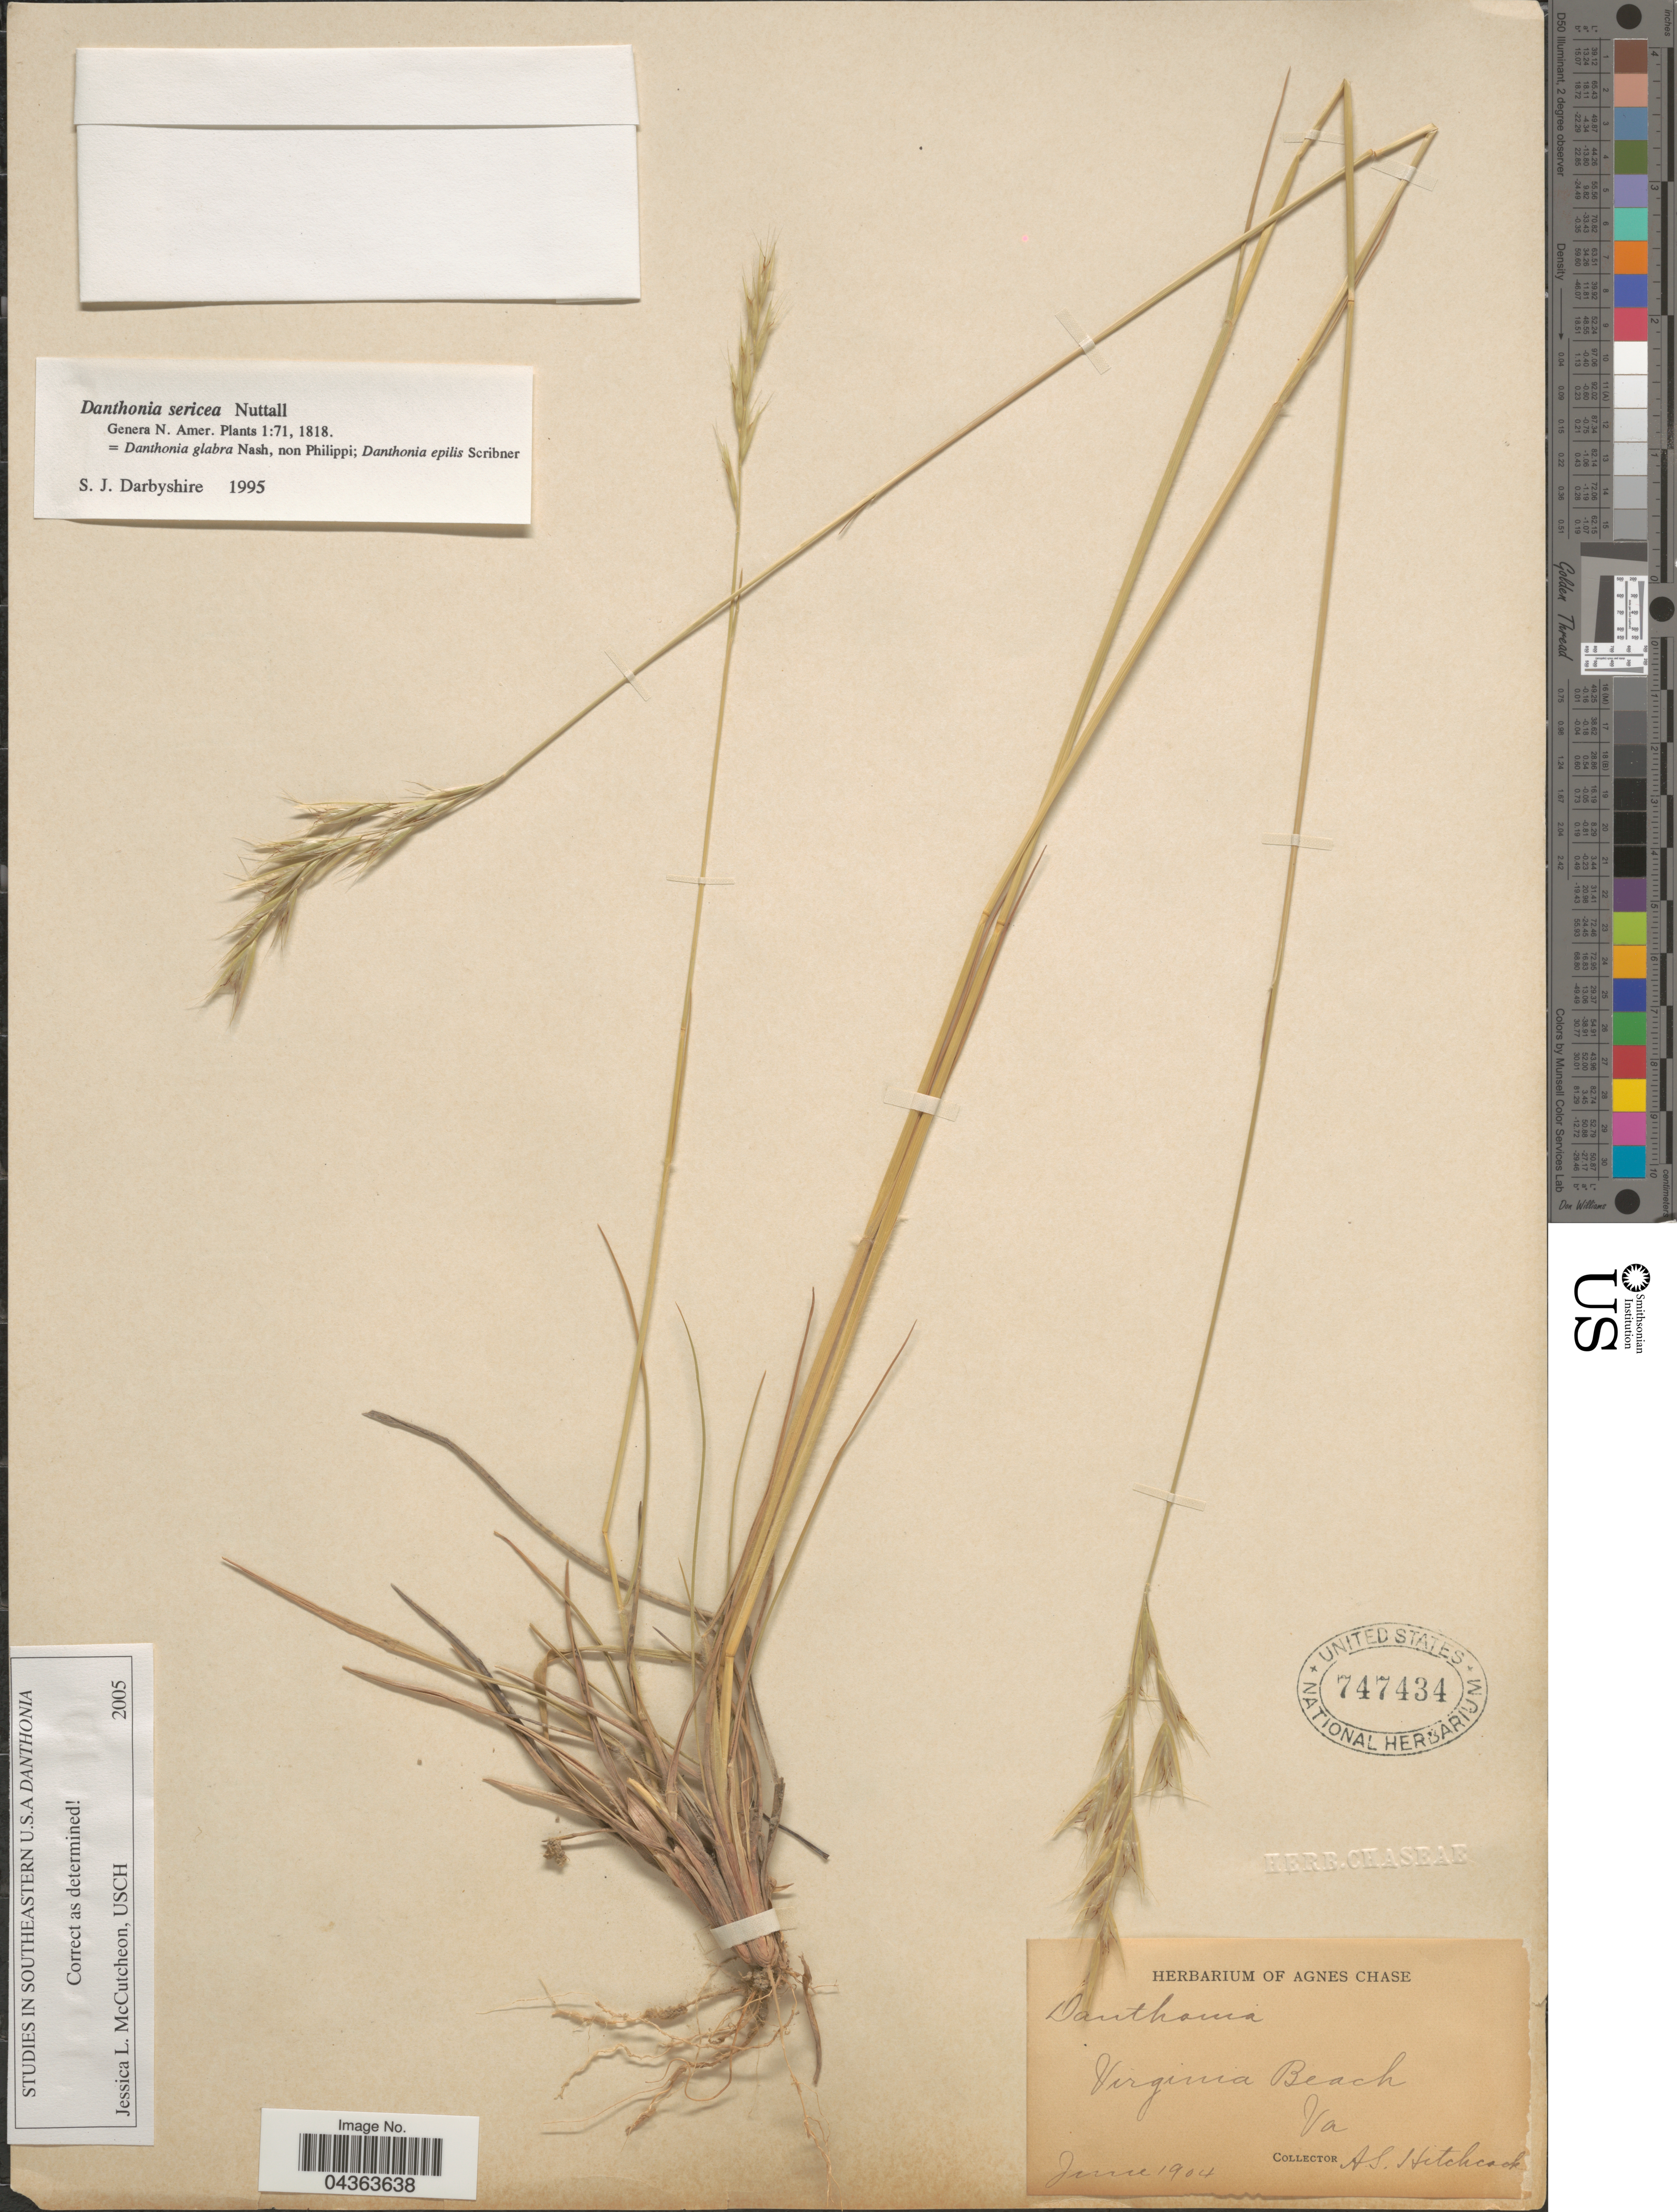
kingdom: Plantae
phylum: Tracheophyta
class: Liliopsida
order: Poales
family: Poaceae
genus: Danthonia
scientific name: Danthonia sericea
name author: Nutt.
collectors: A. S. Hitchcock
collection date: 1904-06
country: United States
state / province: Virginia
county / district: City of Virginia Beach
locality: Virginia Beach.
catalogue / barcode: US 747434